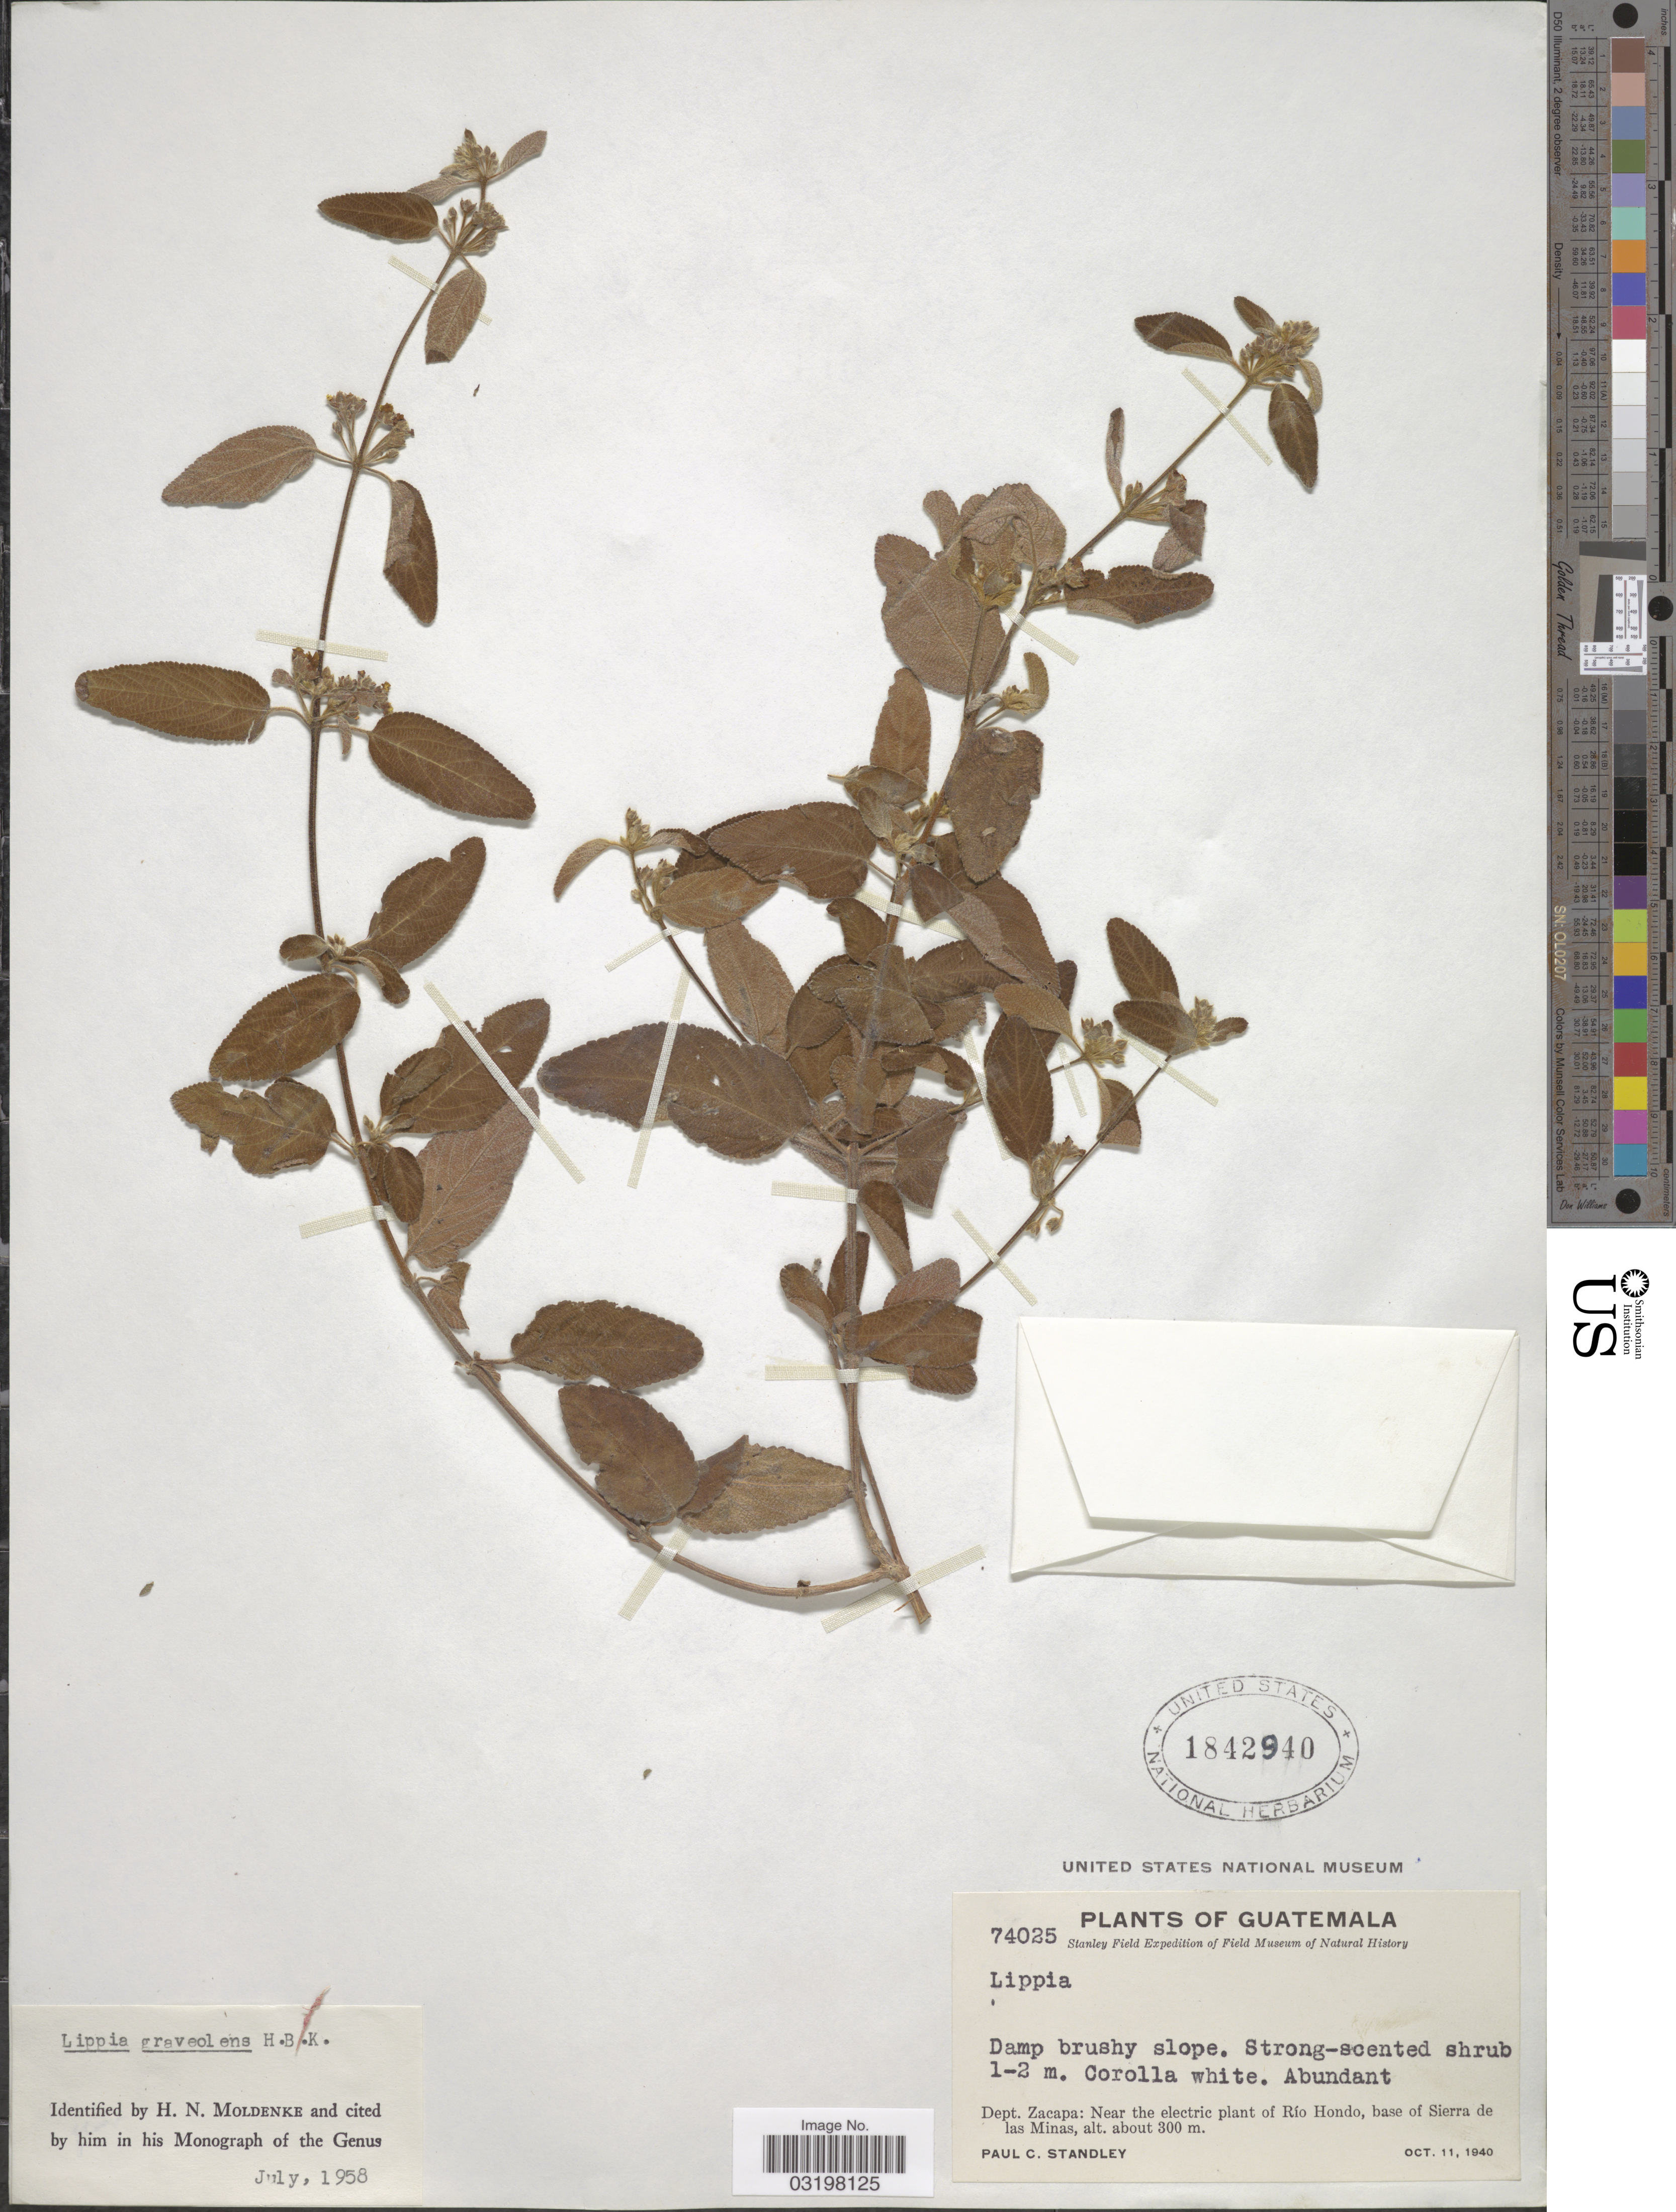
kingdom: Plantae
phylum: Tracheophyta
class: Magnoliopsida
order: Lamiales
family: Verbenaceae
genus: Lippia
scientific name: Lippia graveolens f. graveolens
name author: Kunth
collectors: P. C. Standley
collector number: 74025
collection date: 1940-10-11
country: Guatemala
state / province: Zacapa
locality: Dept. Zacapa: Near the electric plant of Río Hondo, base of Sierra de las Minas.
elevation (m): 300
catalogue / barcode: US 1842940